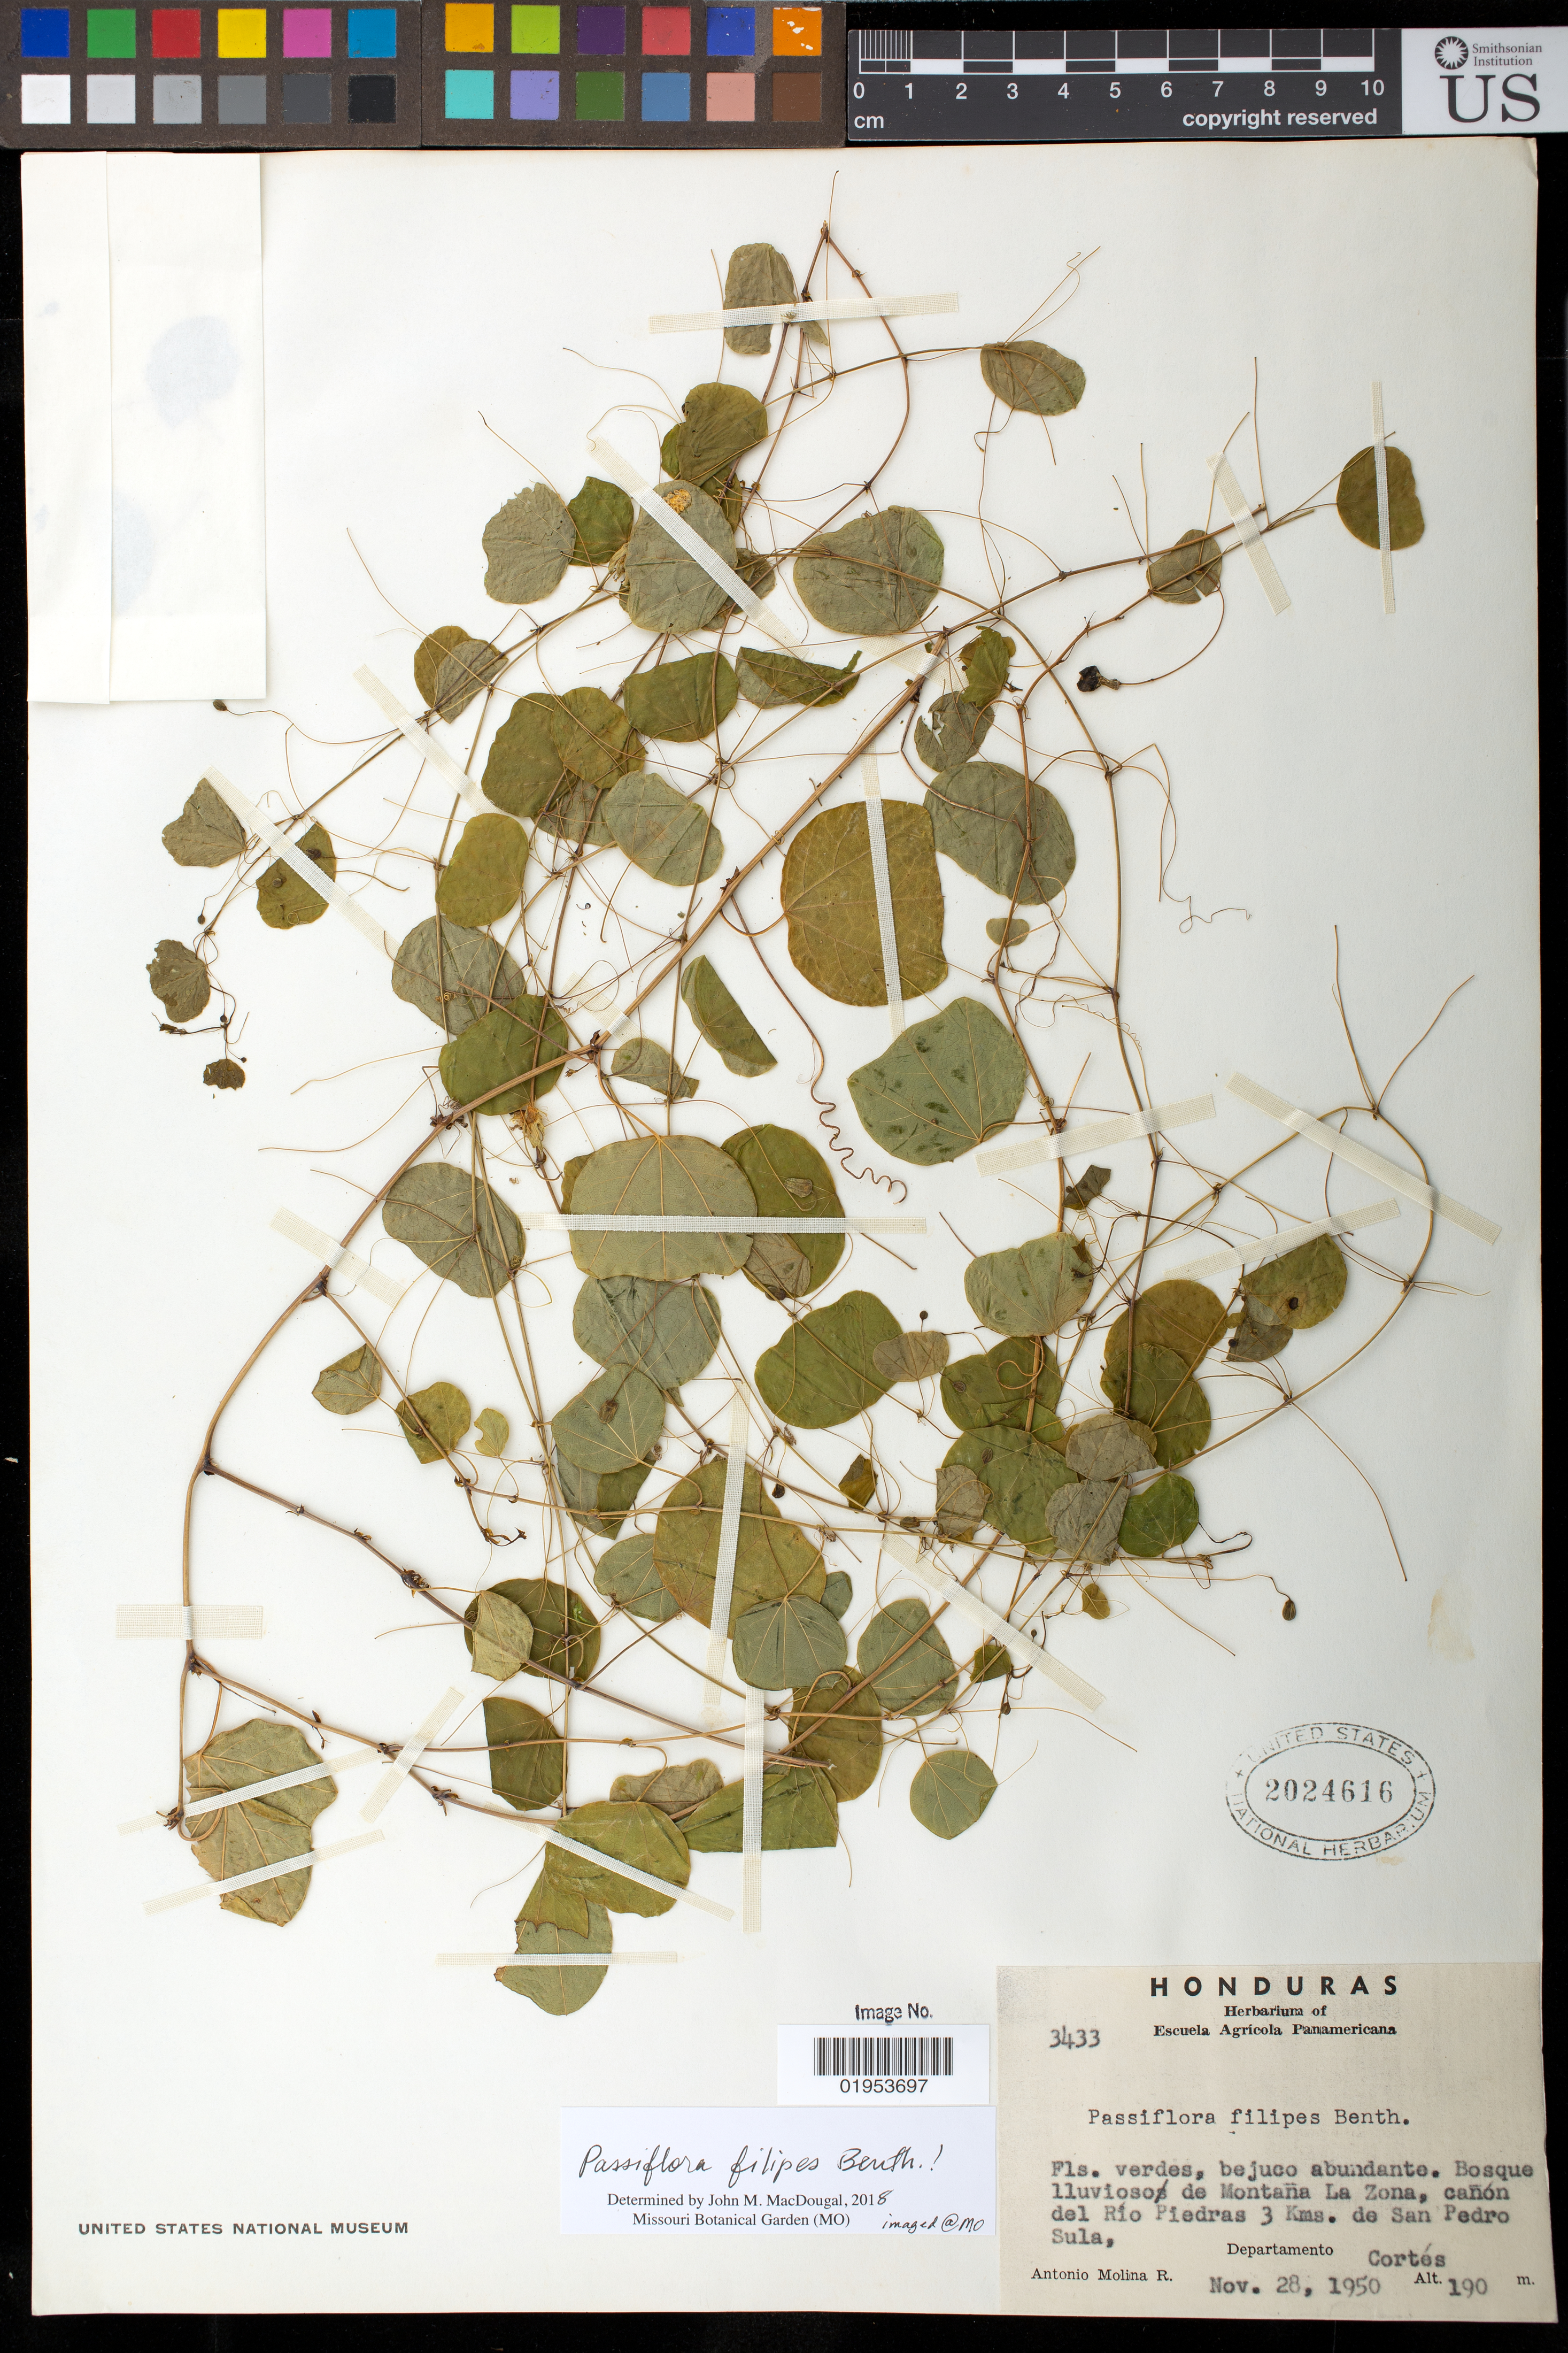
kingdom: Plantae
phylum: Tracheophyta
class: Magnoliopsida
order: Malpighiales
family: Passifloraceae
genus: Passiflora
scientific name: Passiflora filipes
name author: Benth.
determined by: MacDougal, John M.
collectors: A. Molina R.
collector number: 3433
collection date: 1950-11-28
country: Honduras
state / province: Cortés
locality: Montaña La Zona, cañon del Río Piedras, 3 kms. de San Pedro Sula.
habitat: Bosque lluvioso.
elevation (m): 190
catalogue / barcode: US 2024616